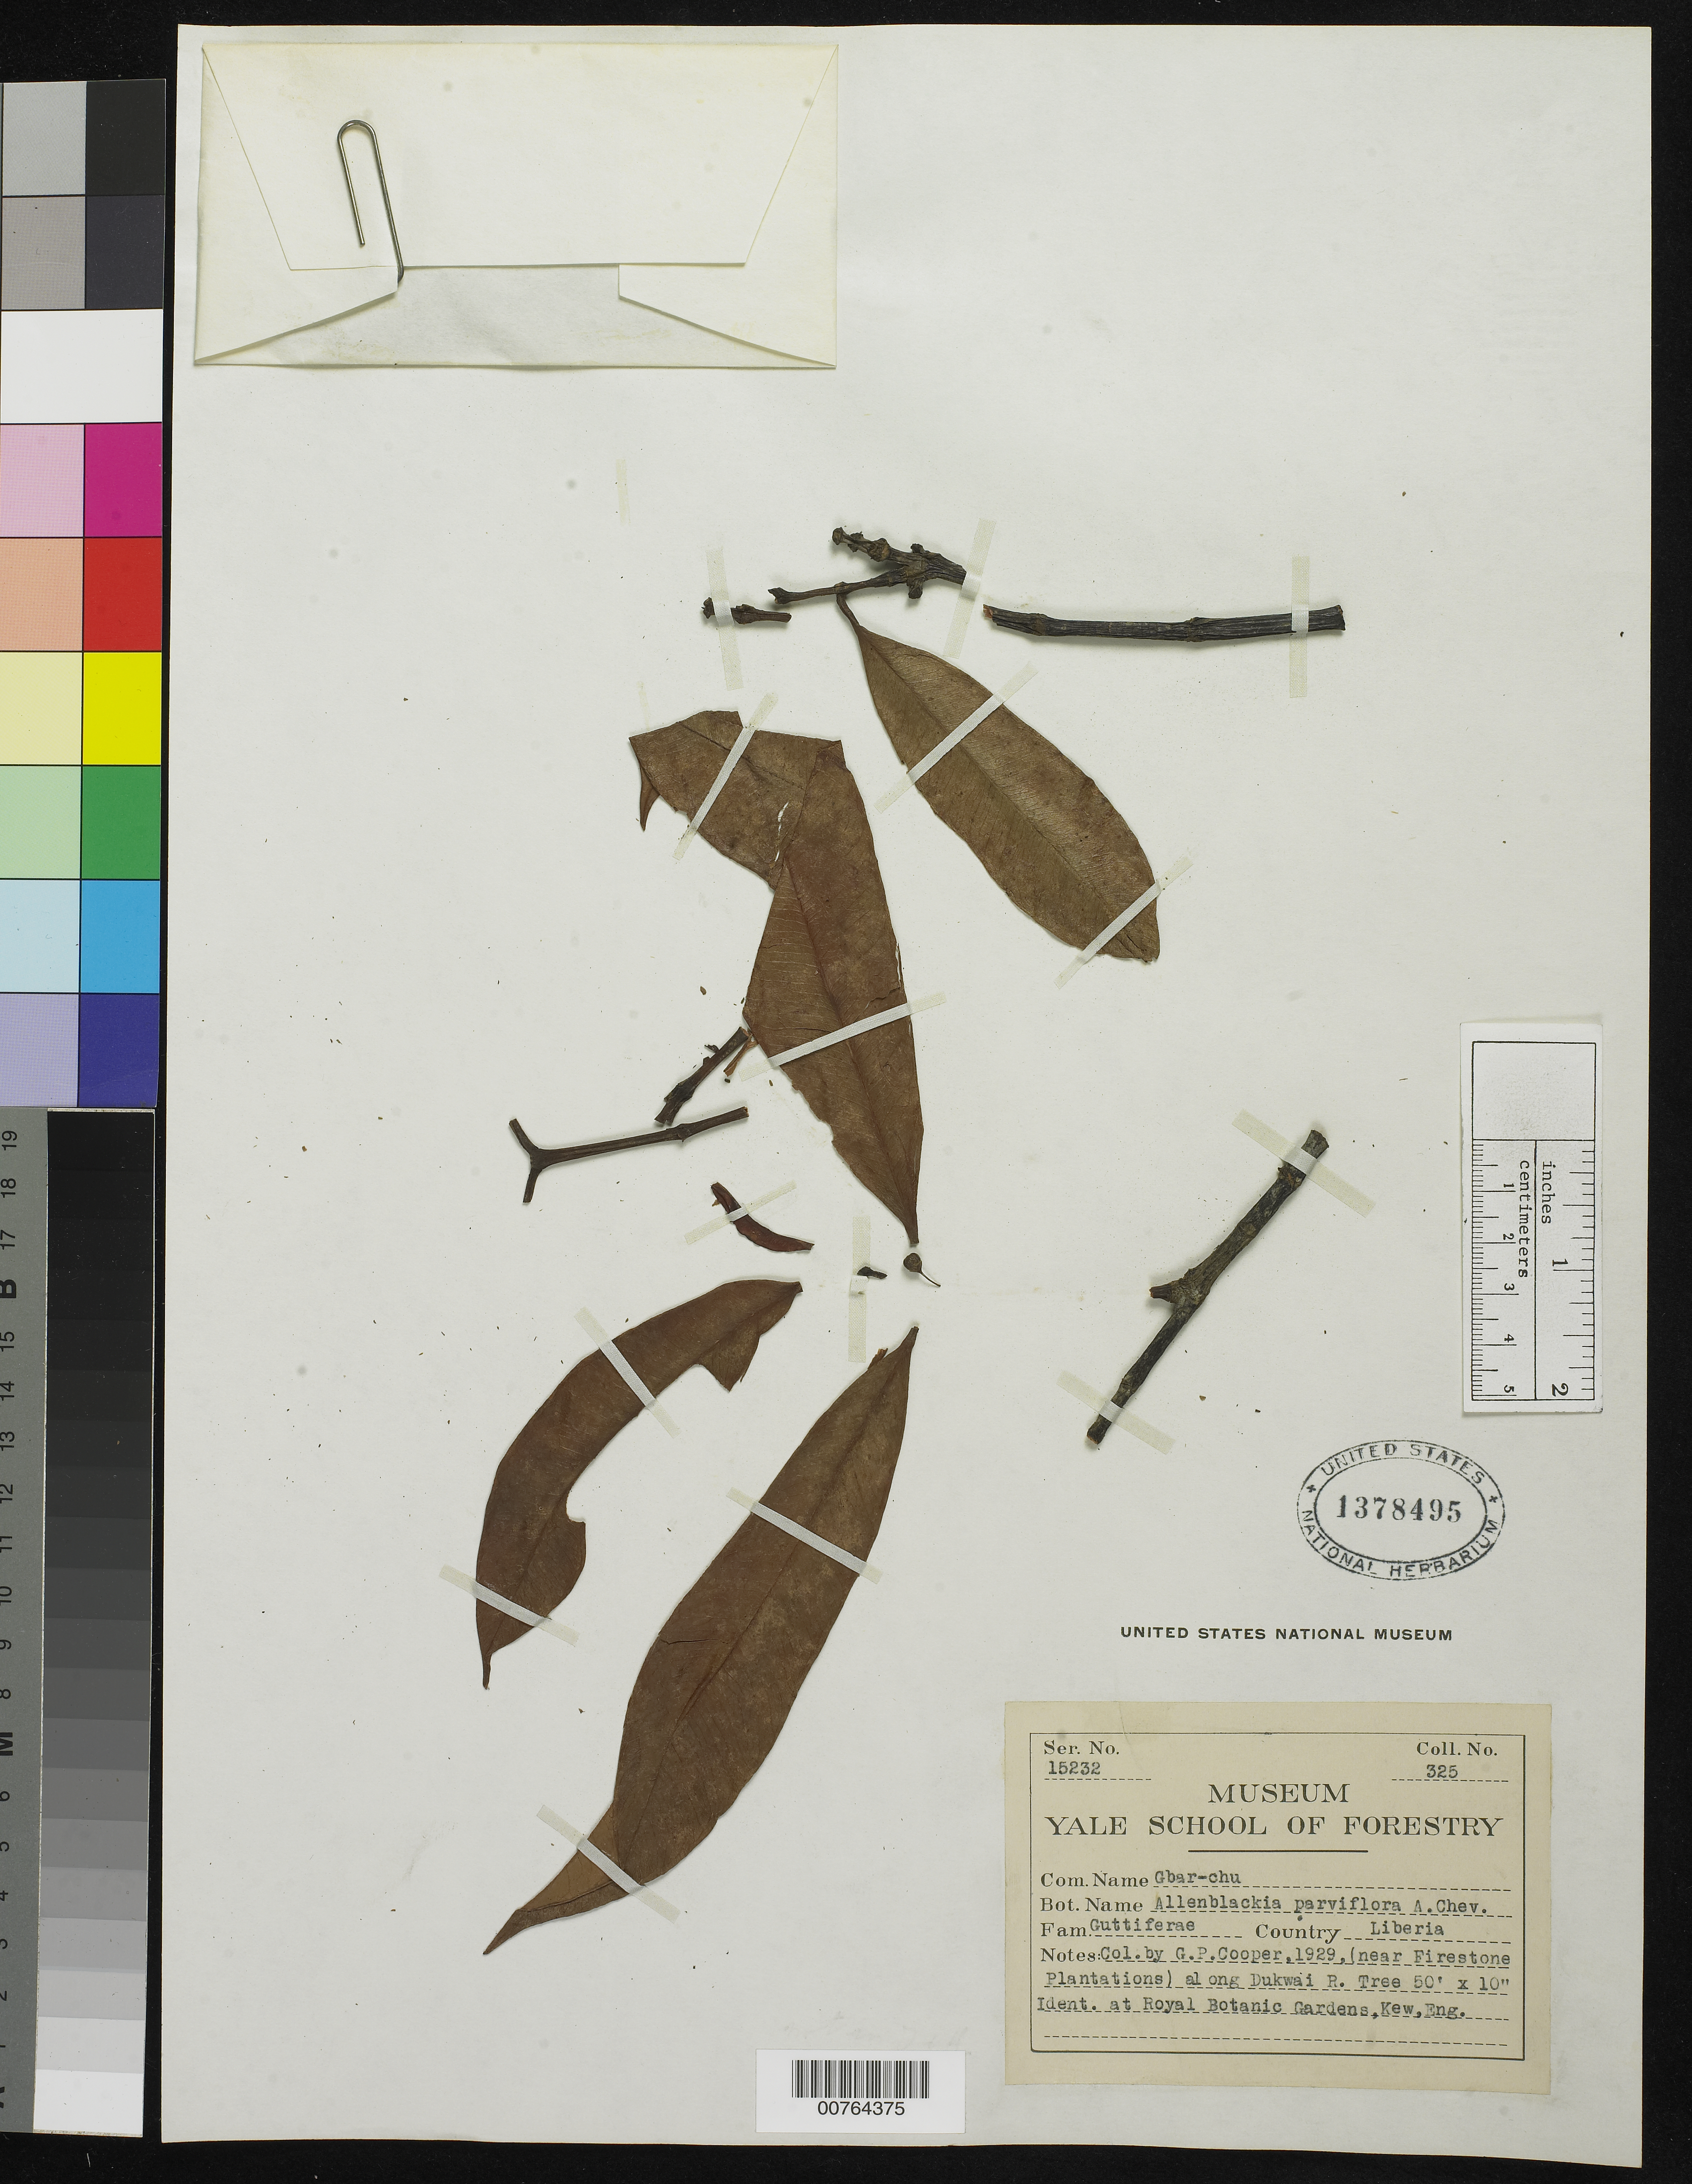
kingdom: Plantae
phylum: Tracheophyta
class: Magnoliopsida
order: Malpighiales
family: Clusiaceae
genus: Allanblackia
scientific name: Allanblackia parviflora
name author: A. Chev.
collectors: G. Cooper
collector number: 325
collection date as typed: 1929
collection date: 1929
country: Liberia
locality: (near Firestone Plantations) along Dukwai R.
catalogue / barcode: US 1378495